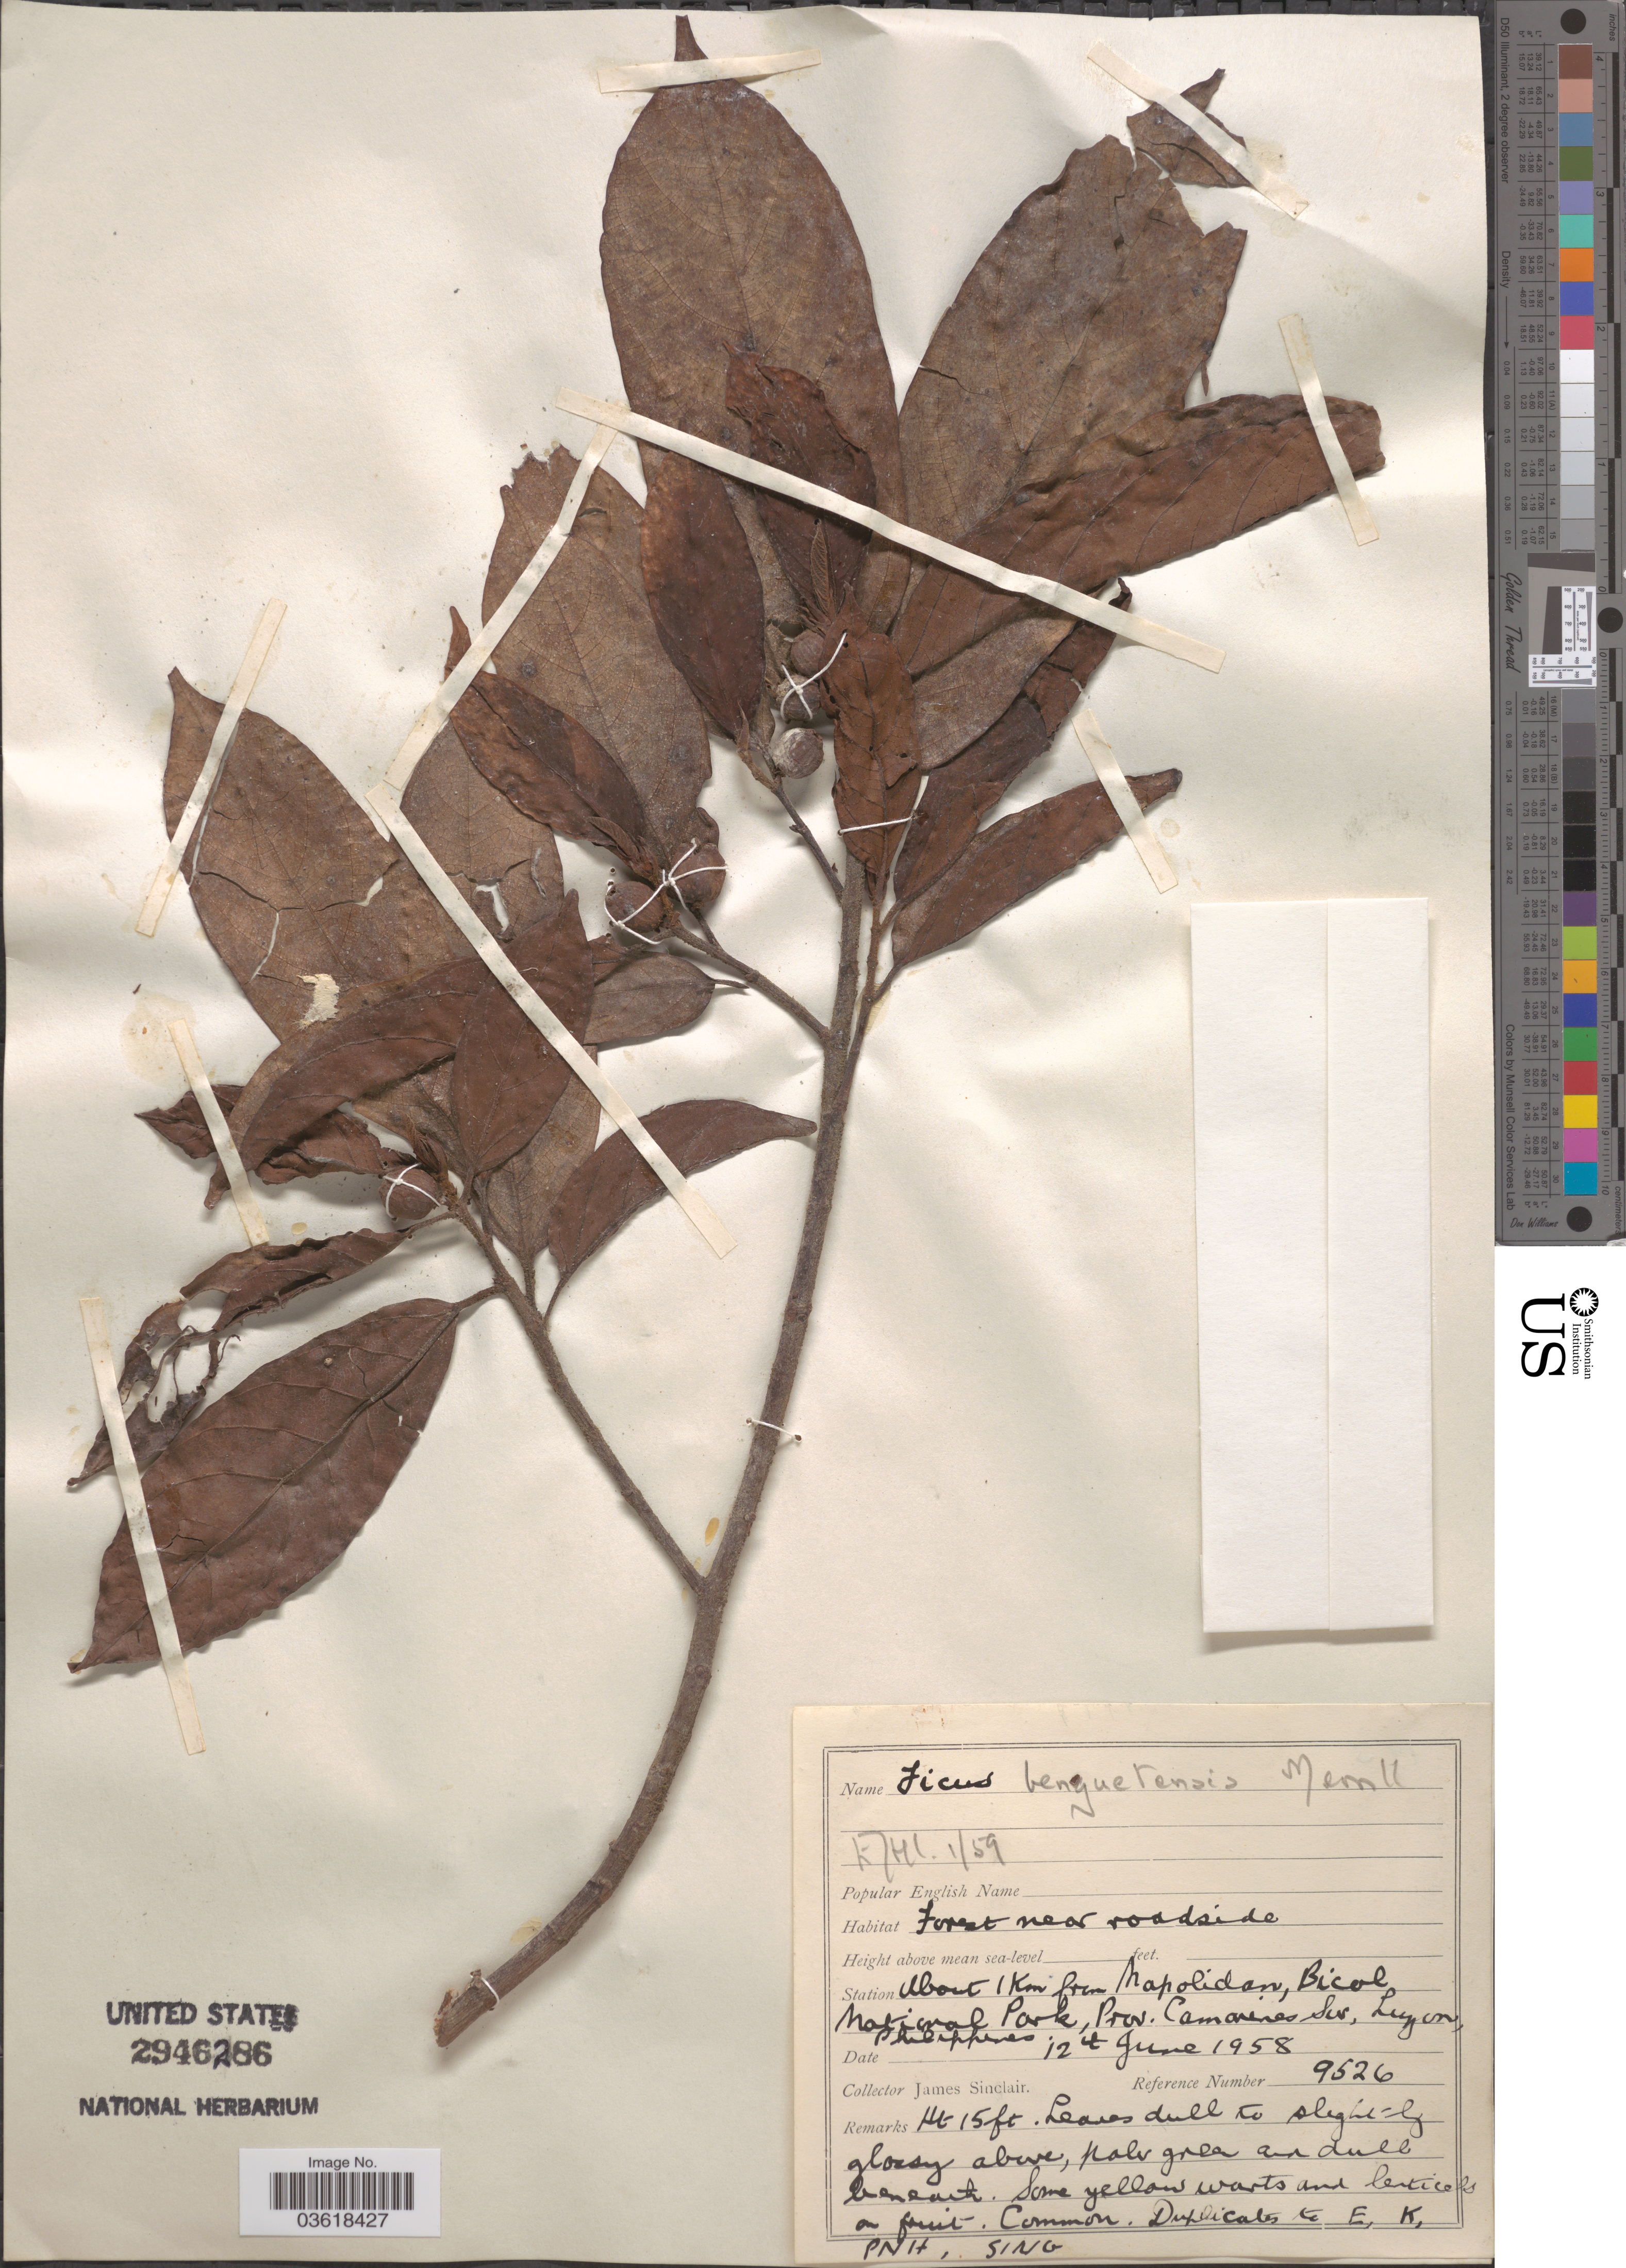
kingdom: Plantae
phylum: Tracheophyta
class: Magnoliopsida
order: Rosales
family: Moraceae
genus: Ficus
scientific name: Ficus benguetensis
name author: Merr.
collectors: J. Sinclair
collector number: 9526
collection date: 1958-06-12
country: Philippines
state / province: Bicol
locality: Station About 1 Km from Napolidan, Bicol National Park, Prov. Camarines Sur, Luzon.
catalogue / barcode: US 2946286